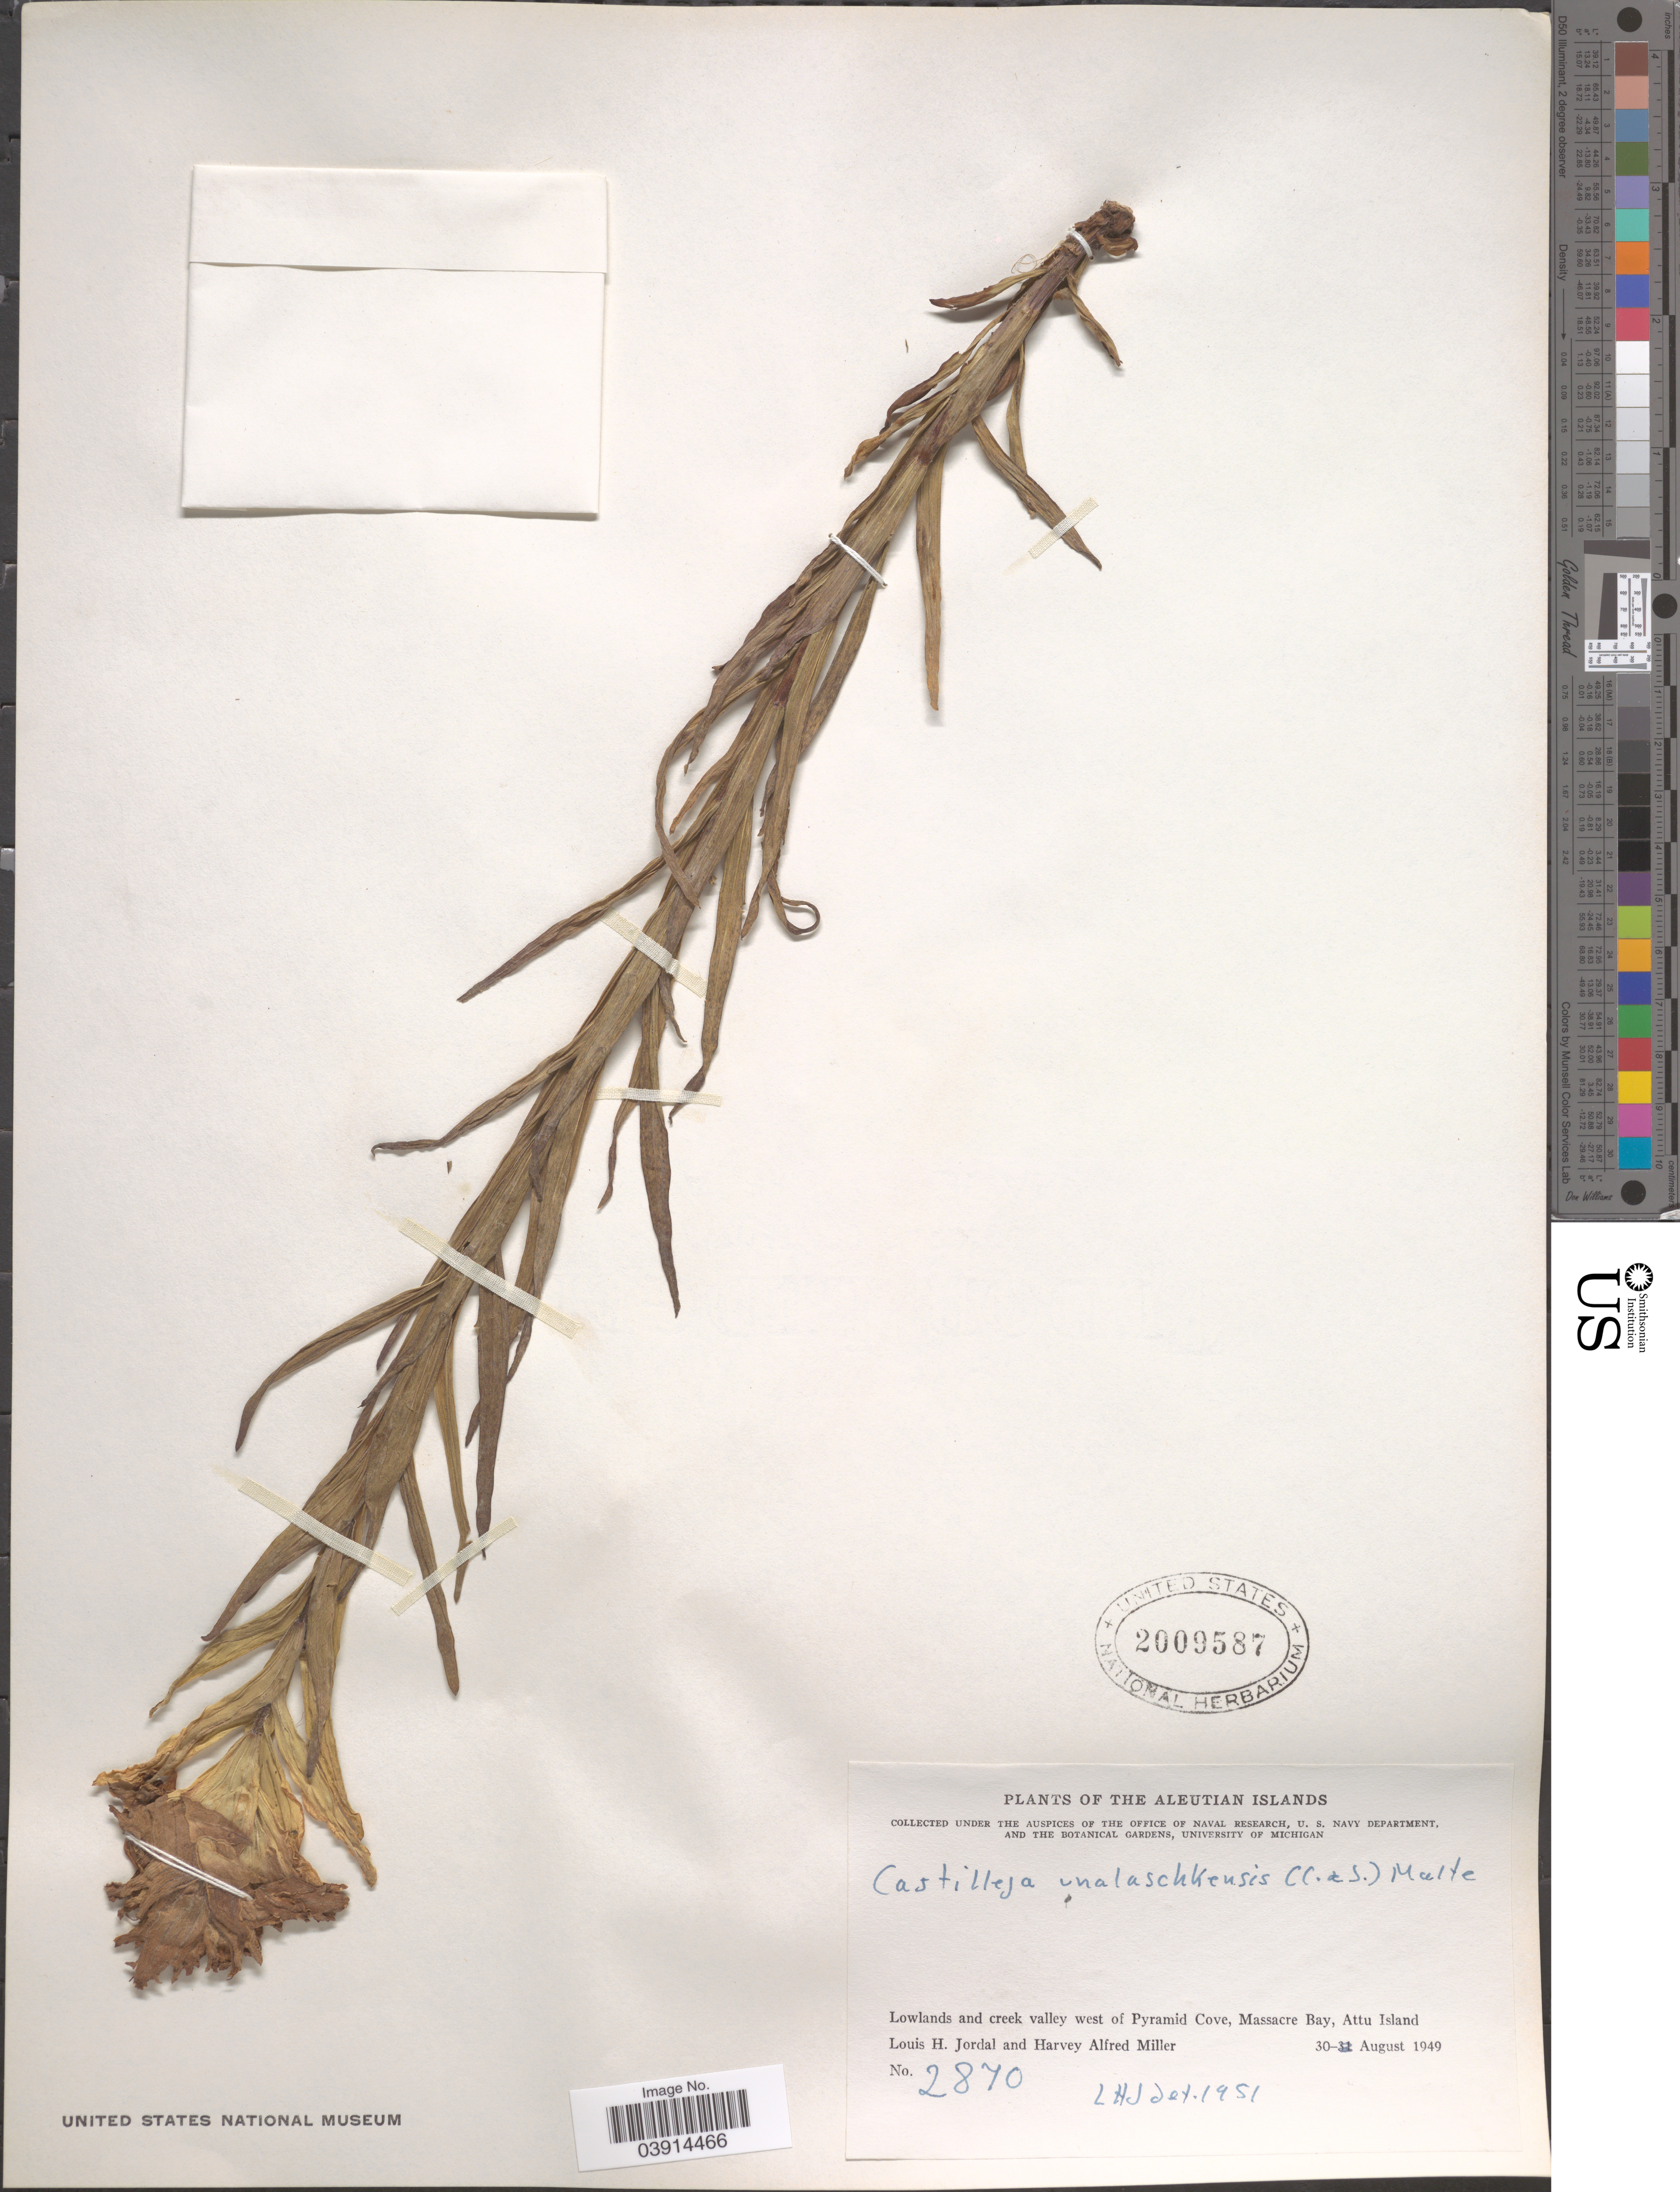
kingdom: Plantae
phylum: Tracheophyta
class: Magnoliopsida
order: Lamiales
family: Orobanchaceae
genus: Castilleja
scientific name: Castilleja unalaschcensis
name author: (Cham. & Schltdl.) Malte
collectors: L. Jordal & H. A. Miller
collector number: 2870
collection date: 1949-08-30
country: United States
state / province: Alaska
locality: The Aleutian Islands. Lowlands and creek valley west of Pyramid Cove, Massacre Bay, Attu Island.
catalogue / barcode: US 2009587